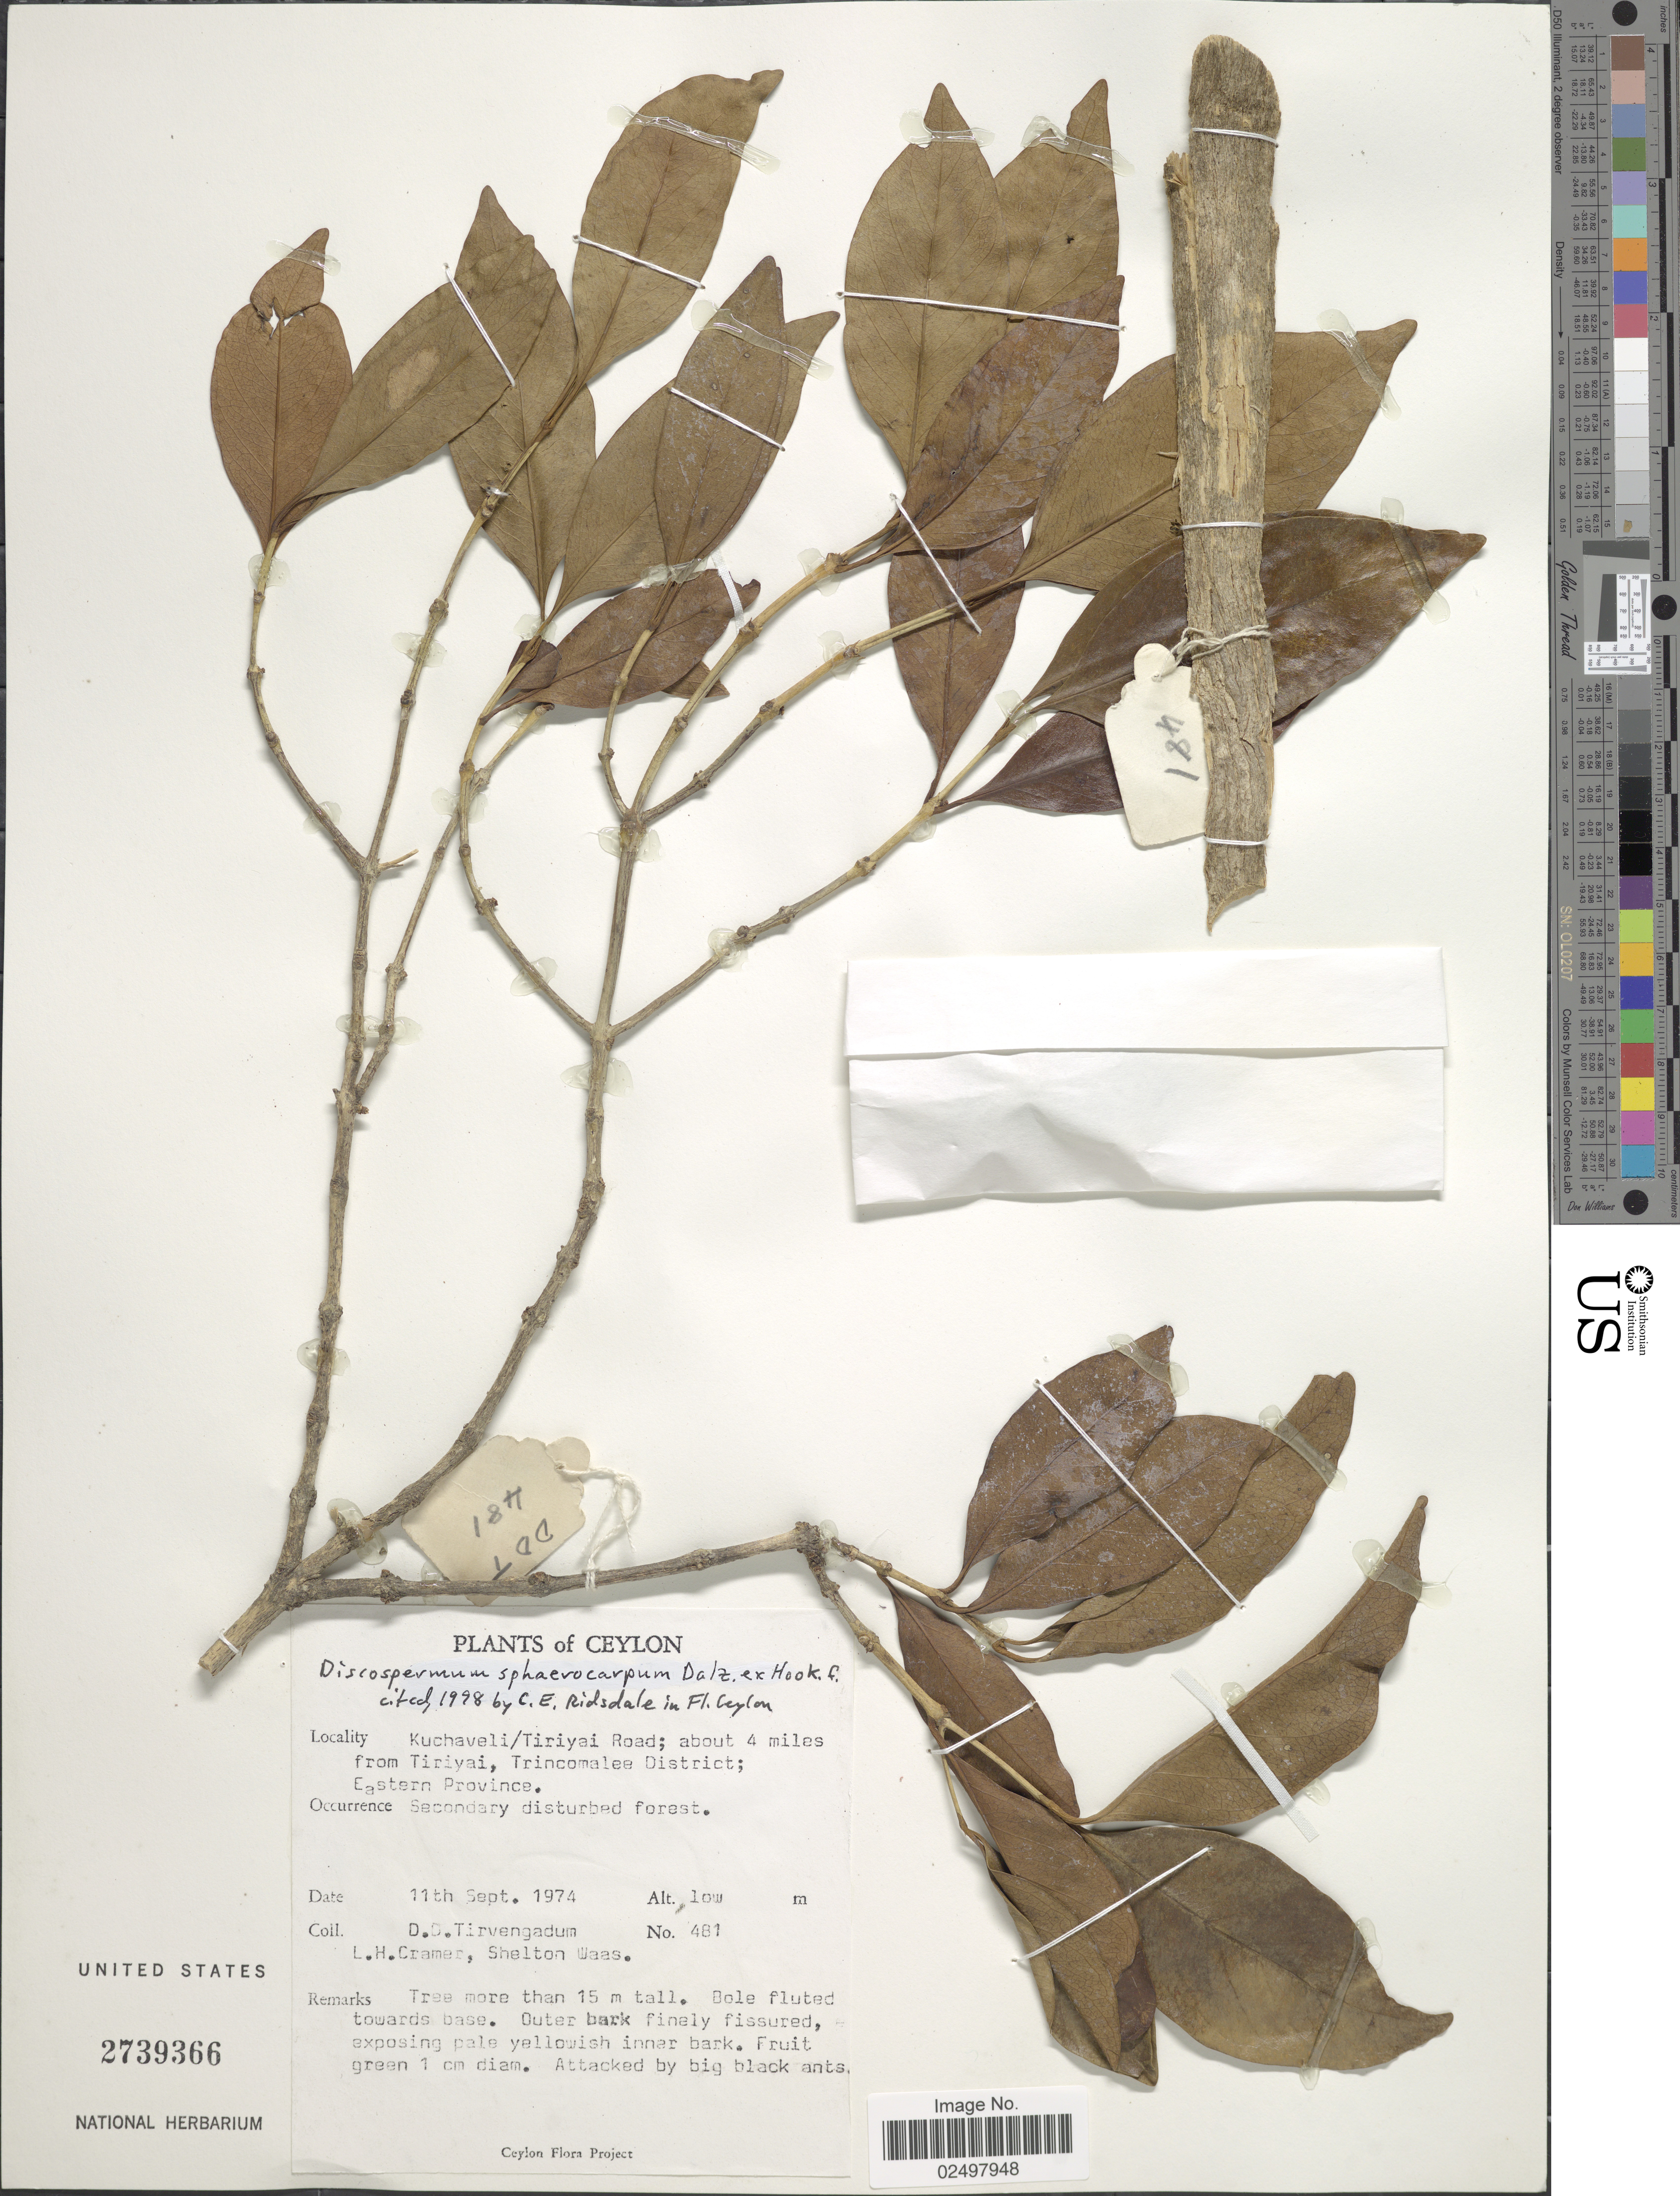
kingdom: Plantae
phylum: Tracheophyta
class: Magnoliopsida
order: Gentianales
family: Rubiaceae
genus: Discospermum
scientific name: Discospermum sphaerocarpum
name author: Dalzell ex Hook. f.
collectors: D. Tirvengadum, L. H. Cramer & S. Waas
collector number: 481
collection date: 1974-09-11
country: Sri Lanka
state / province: Eastern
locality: Ceylon, Kuchaveli/Tiriyai Road; about 4 miles from Tiriyai, Trincomalee District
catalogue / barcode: US 2739366